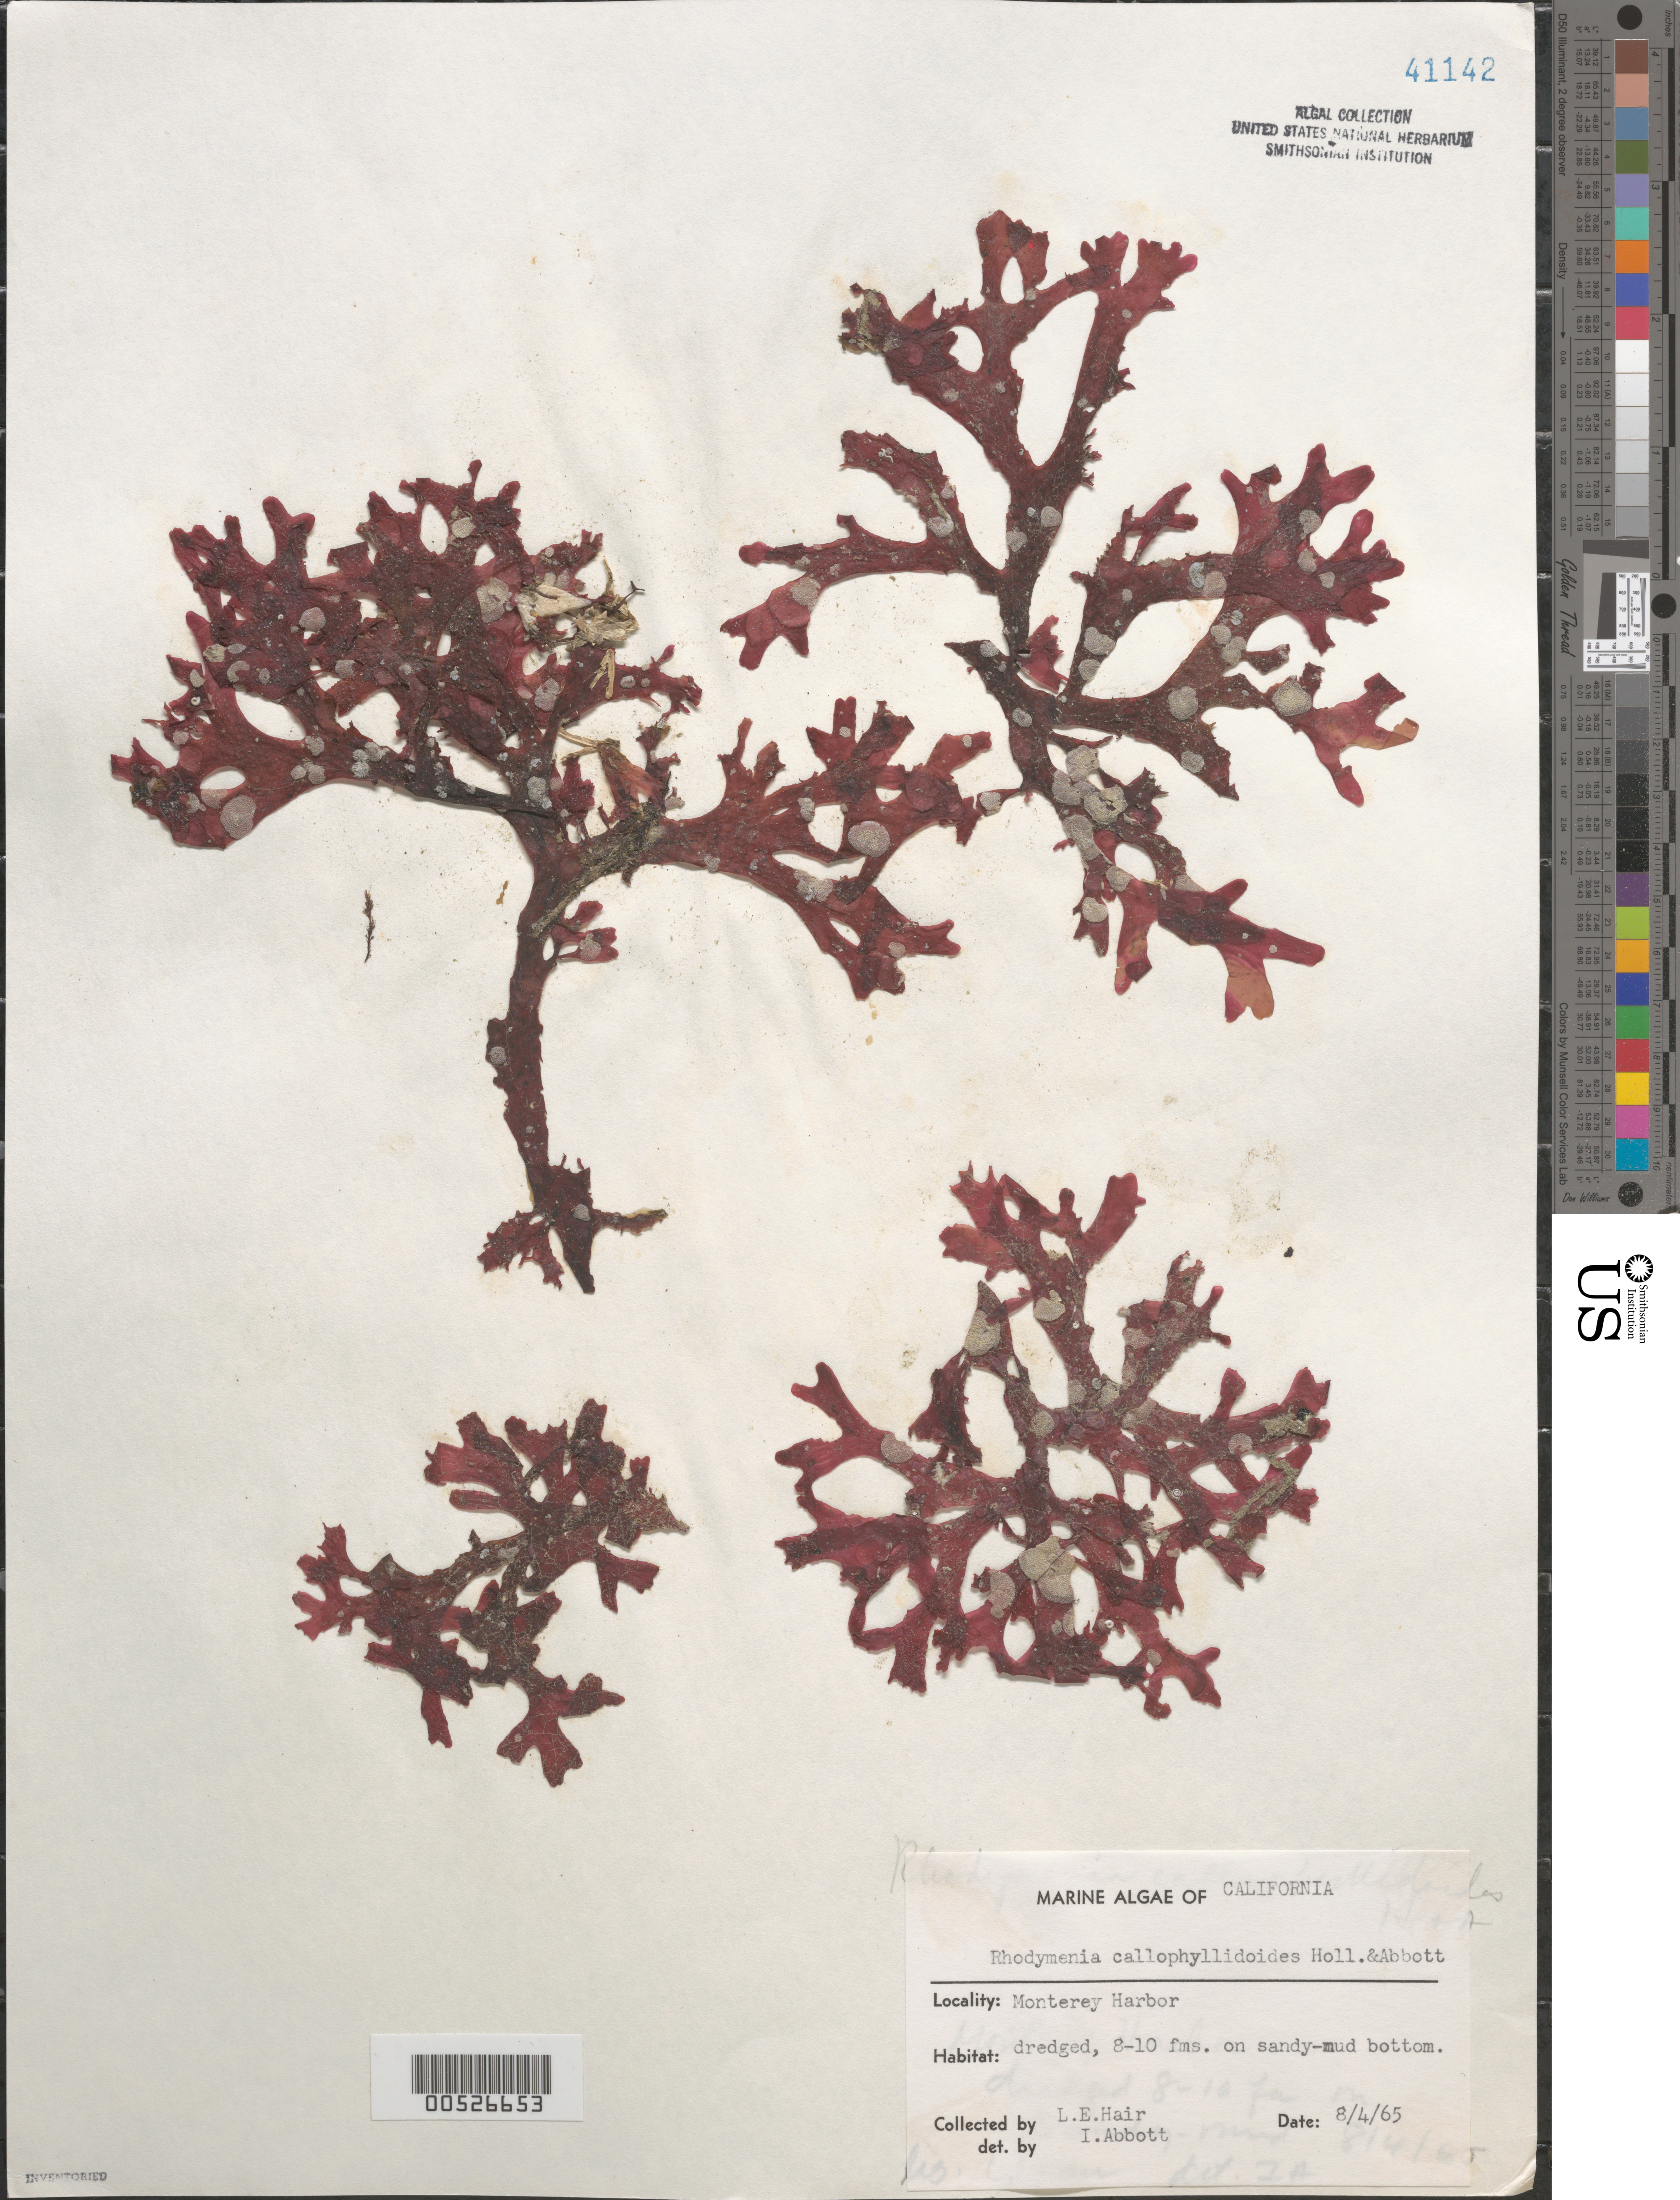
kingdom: Plantae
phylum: Rhodophyta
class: Florideophyceae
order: Rhodymeniales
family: Rhodymeniaceae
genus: Rhodymenia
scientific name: Rhodymenia callophyllidoides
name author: Hollenb. & I.A. Abbott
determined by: Abbott, Isabella A.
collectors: L. Hair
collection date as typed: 04 Aug 1965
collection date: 1965-08-04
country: United States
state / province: California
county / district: Monterey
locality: Monterey Harbor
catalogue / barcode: US 41142